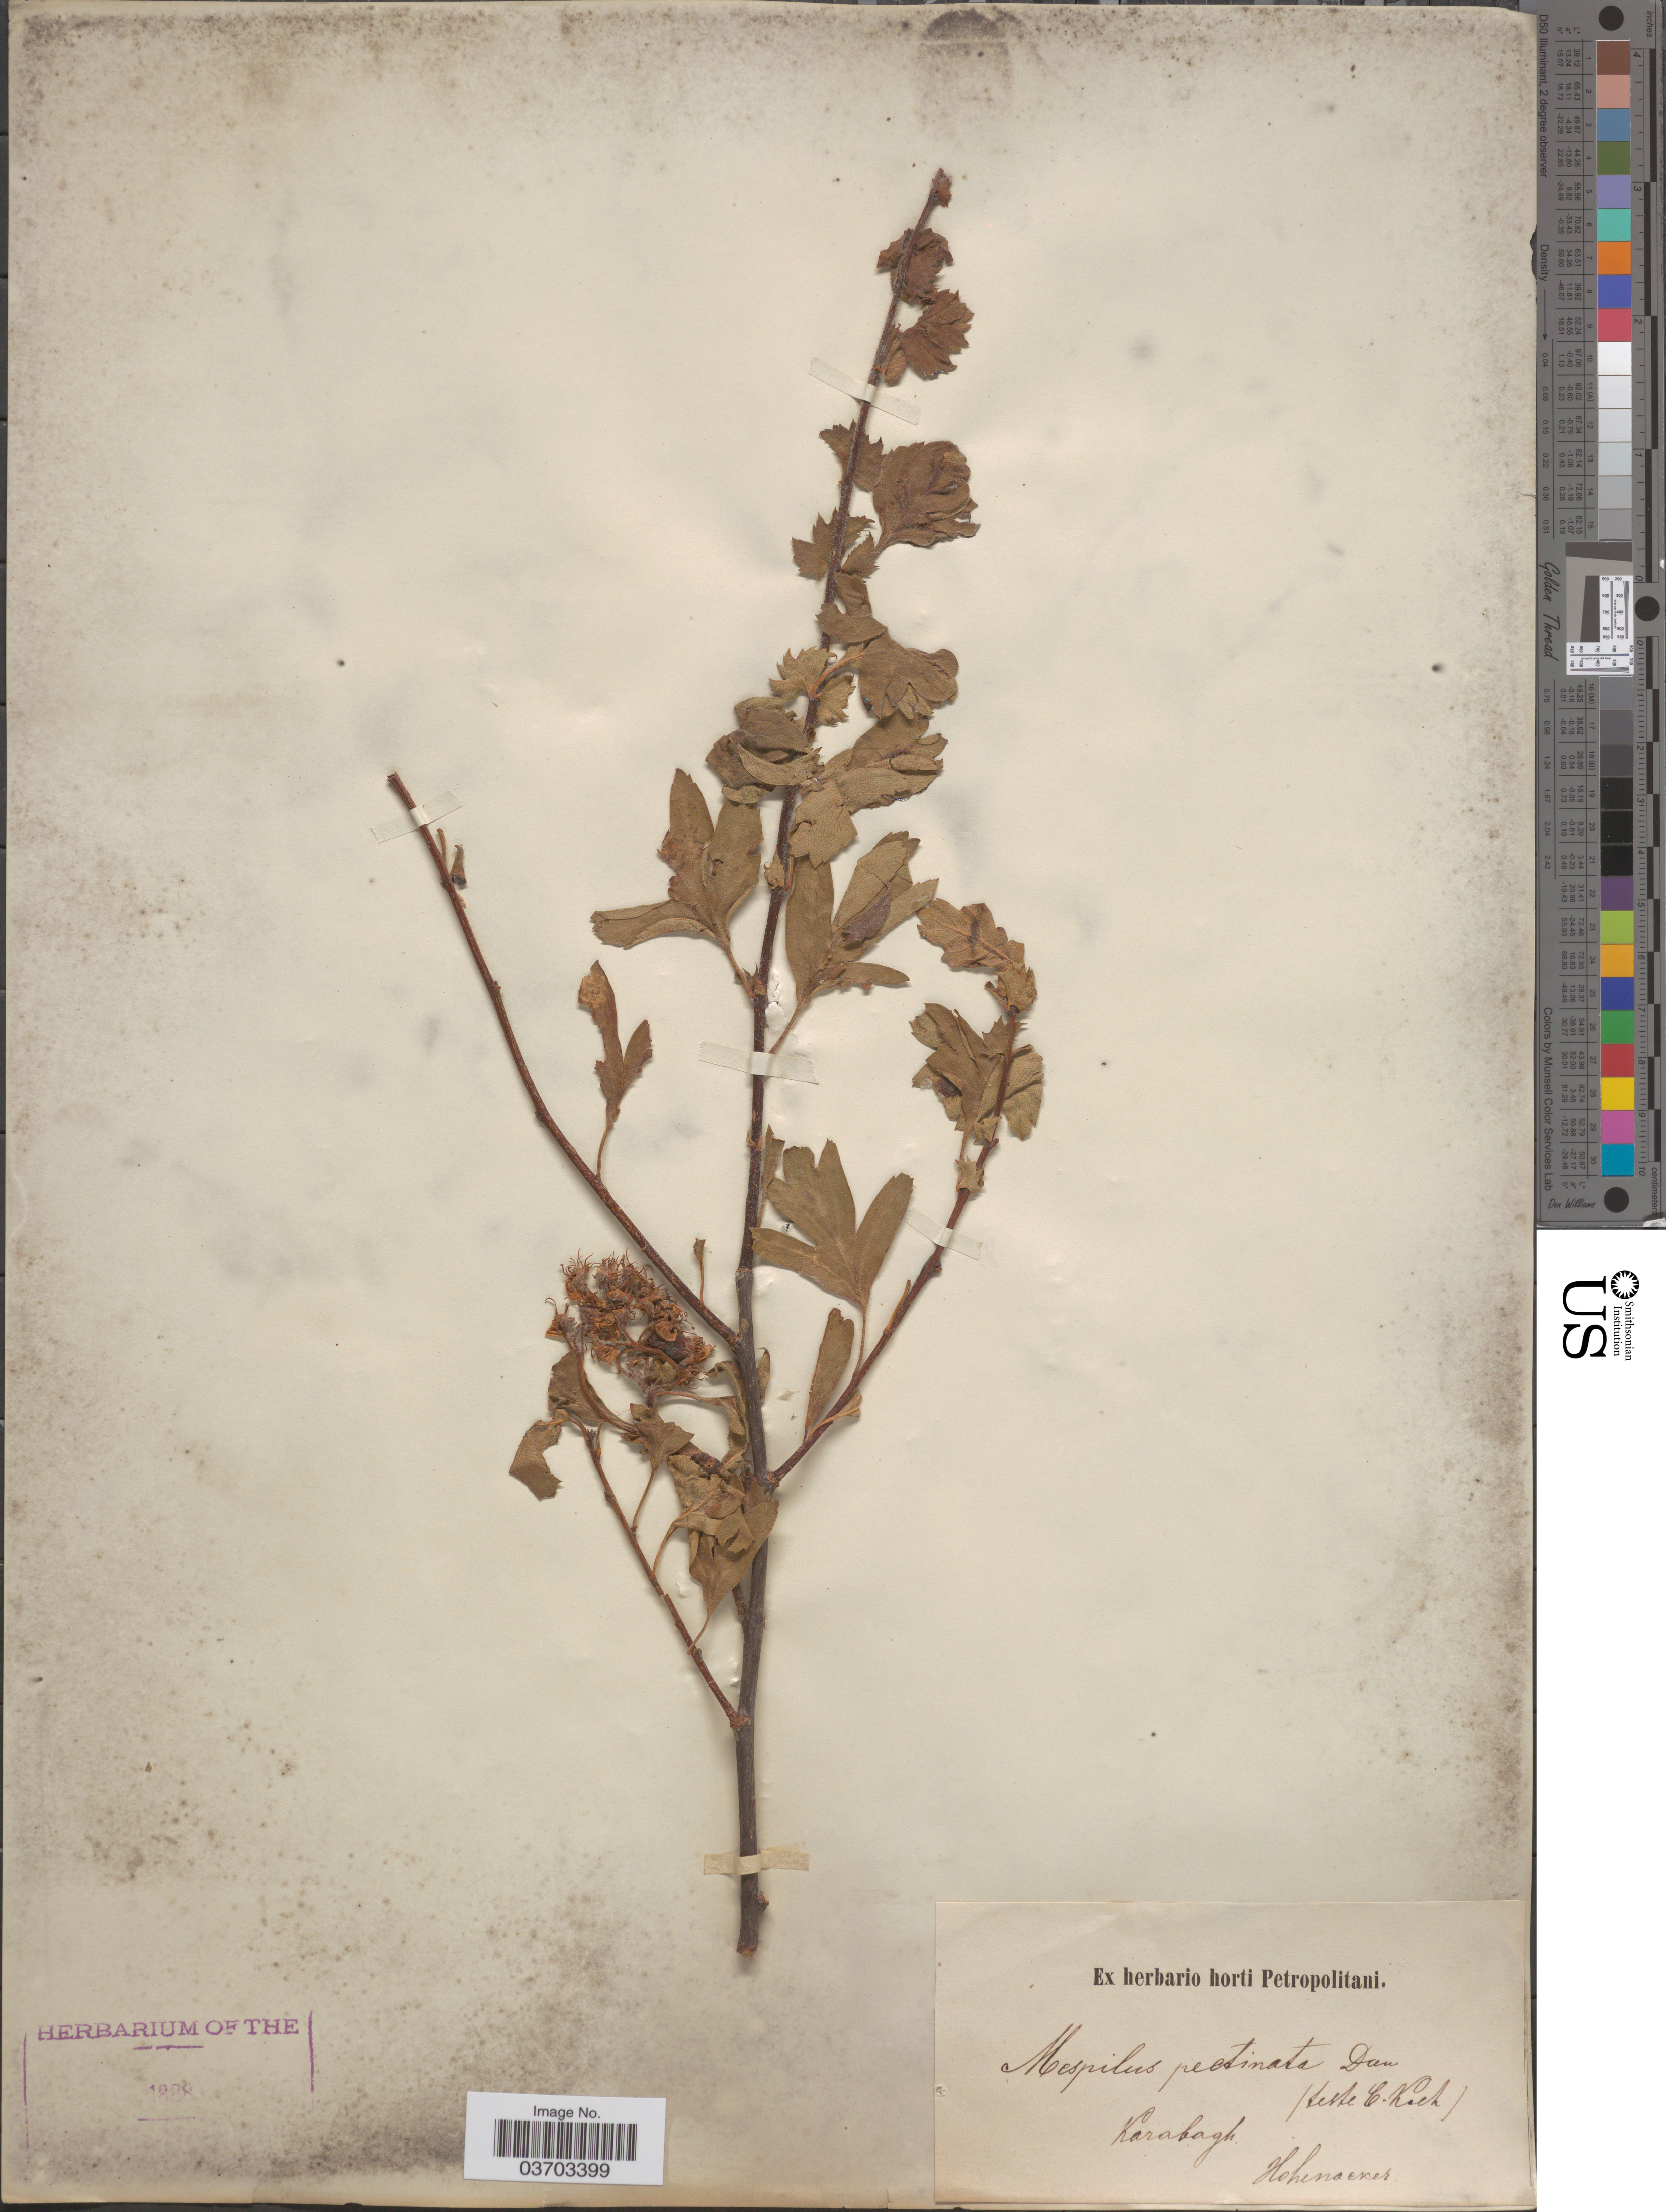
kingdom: Plantae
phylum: Tracheophyta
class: Magnoliopsida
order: Rosales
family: Rosaceae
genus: Crataegus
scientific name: Crataegus pectinata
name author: Bosc ex DC.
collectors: Hohenacker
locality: Karabagh.